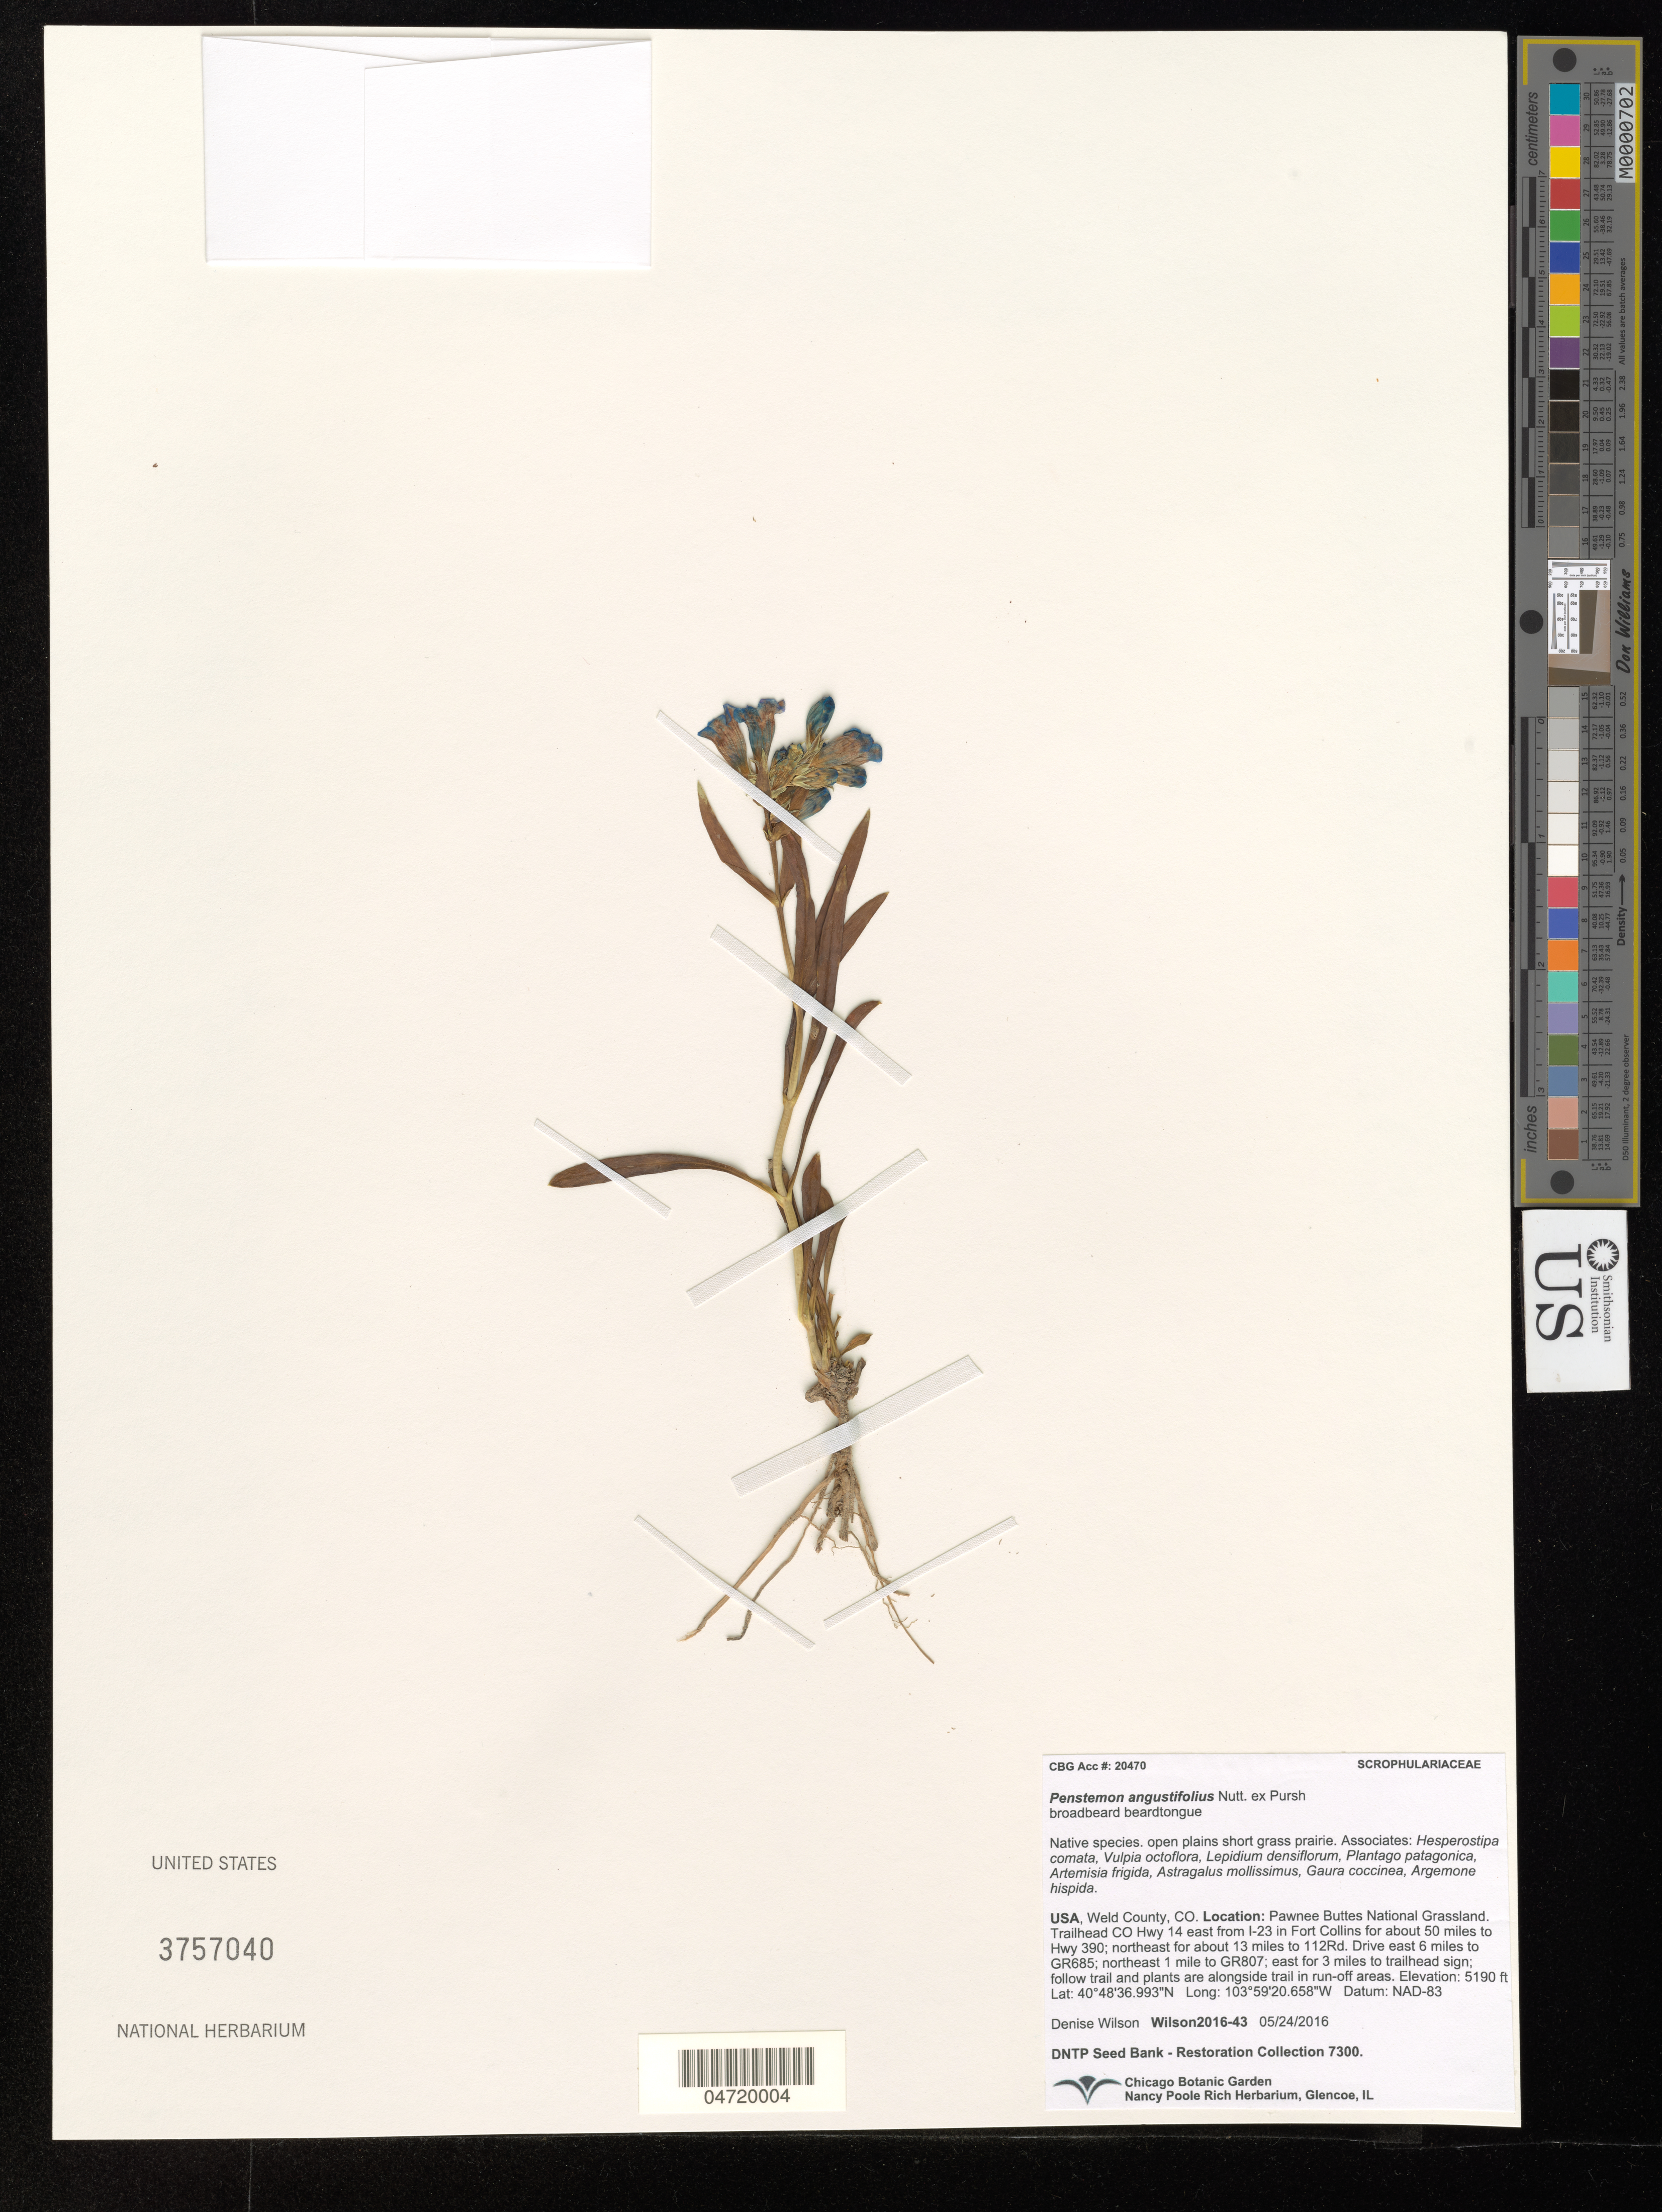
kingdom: Plantae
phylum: Tracheophyta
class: Magnoliopsida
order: Lamiales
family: Plantaginaceae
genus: Penstemon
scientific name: Penstemon angustifolius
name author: Nutt. ex Pursh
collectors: D. Wilson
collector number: Wilson2016-43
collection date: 2016-05-24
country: United States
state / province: Colorado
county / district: Weld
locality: Weld County. Pawnee Buttes National Grassland. Trailhead CO Hwy 14 east from I-23 in Fort Collins for about 50 miles to Hwy 390; northeast for about 13 miles to 112Rd. Drive east 6 miles to GR685; northeast 1 mile to GR807; east for 3 miles to trailhead sign; follow trail and plants are alongside trail in run-off areas.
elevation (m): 1582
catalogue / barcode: US 3757040